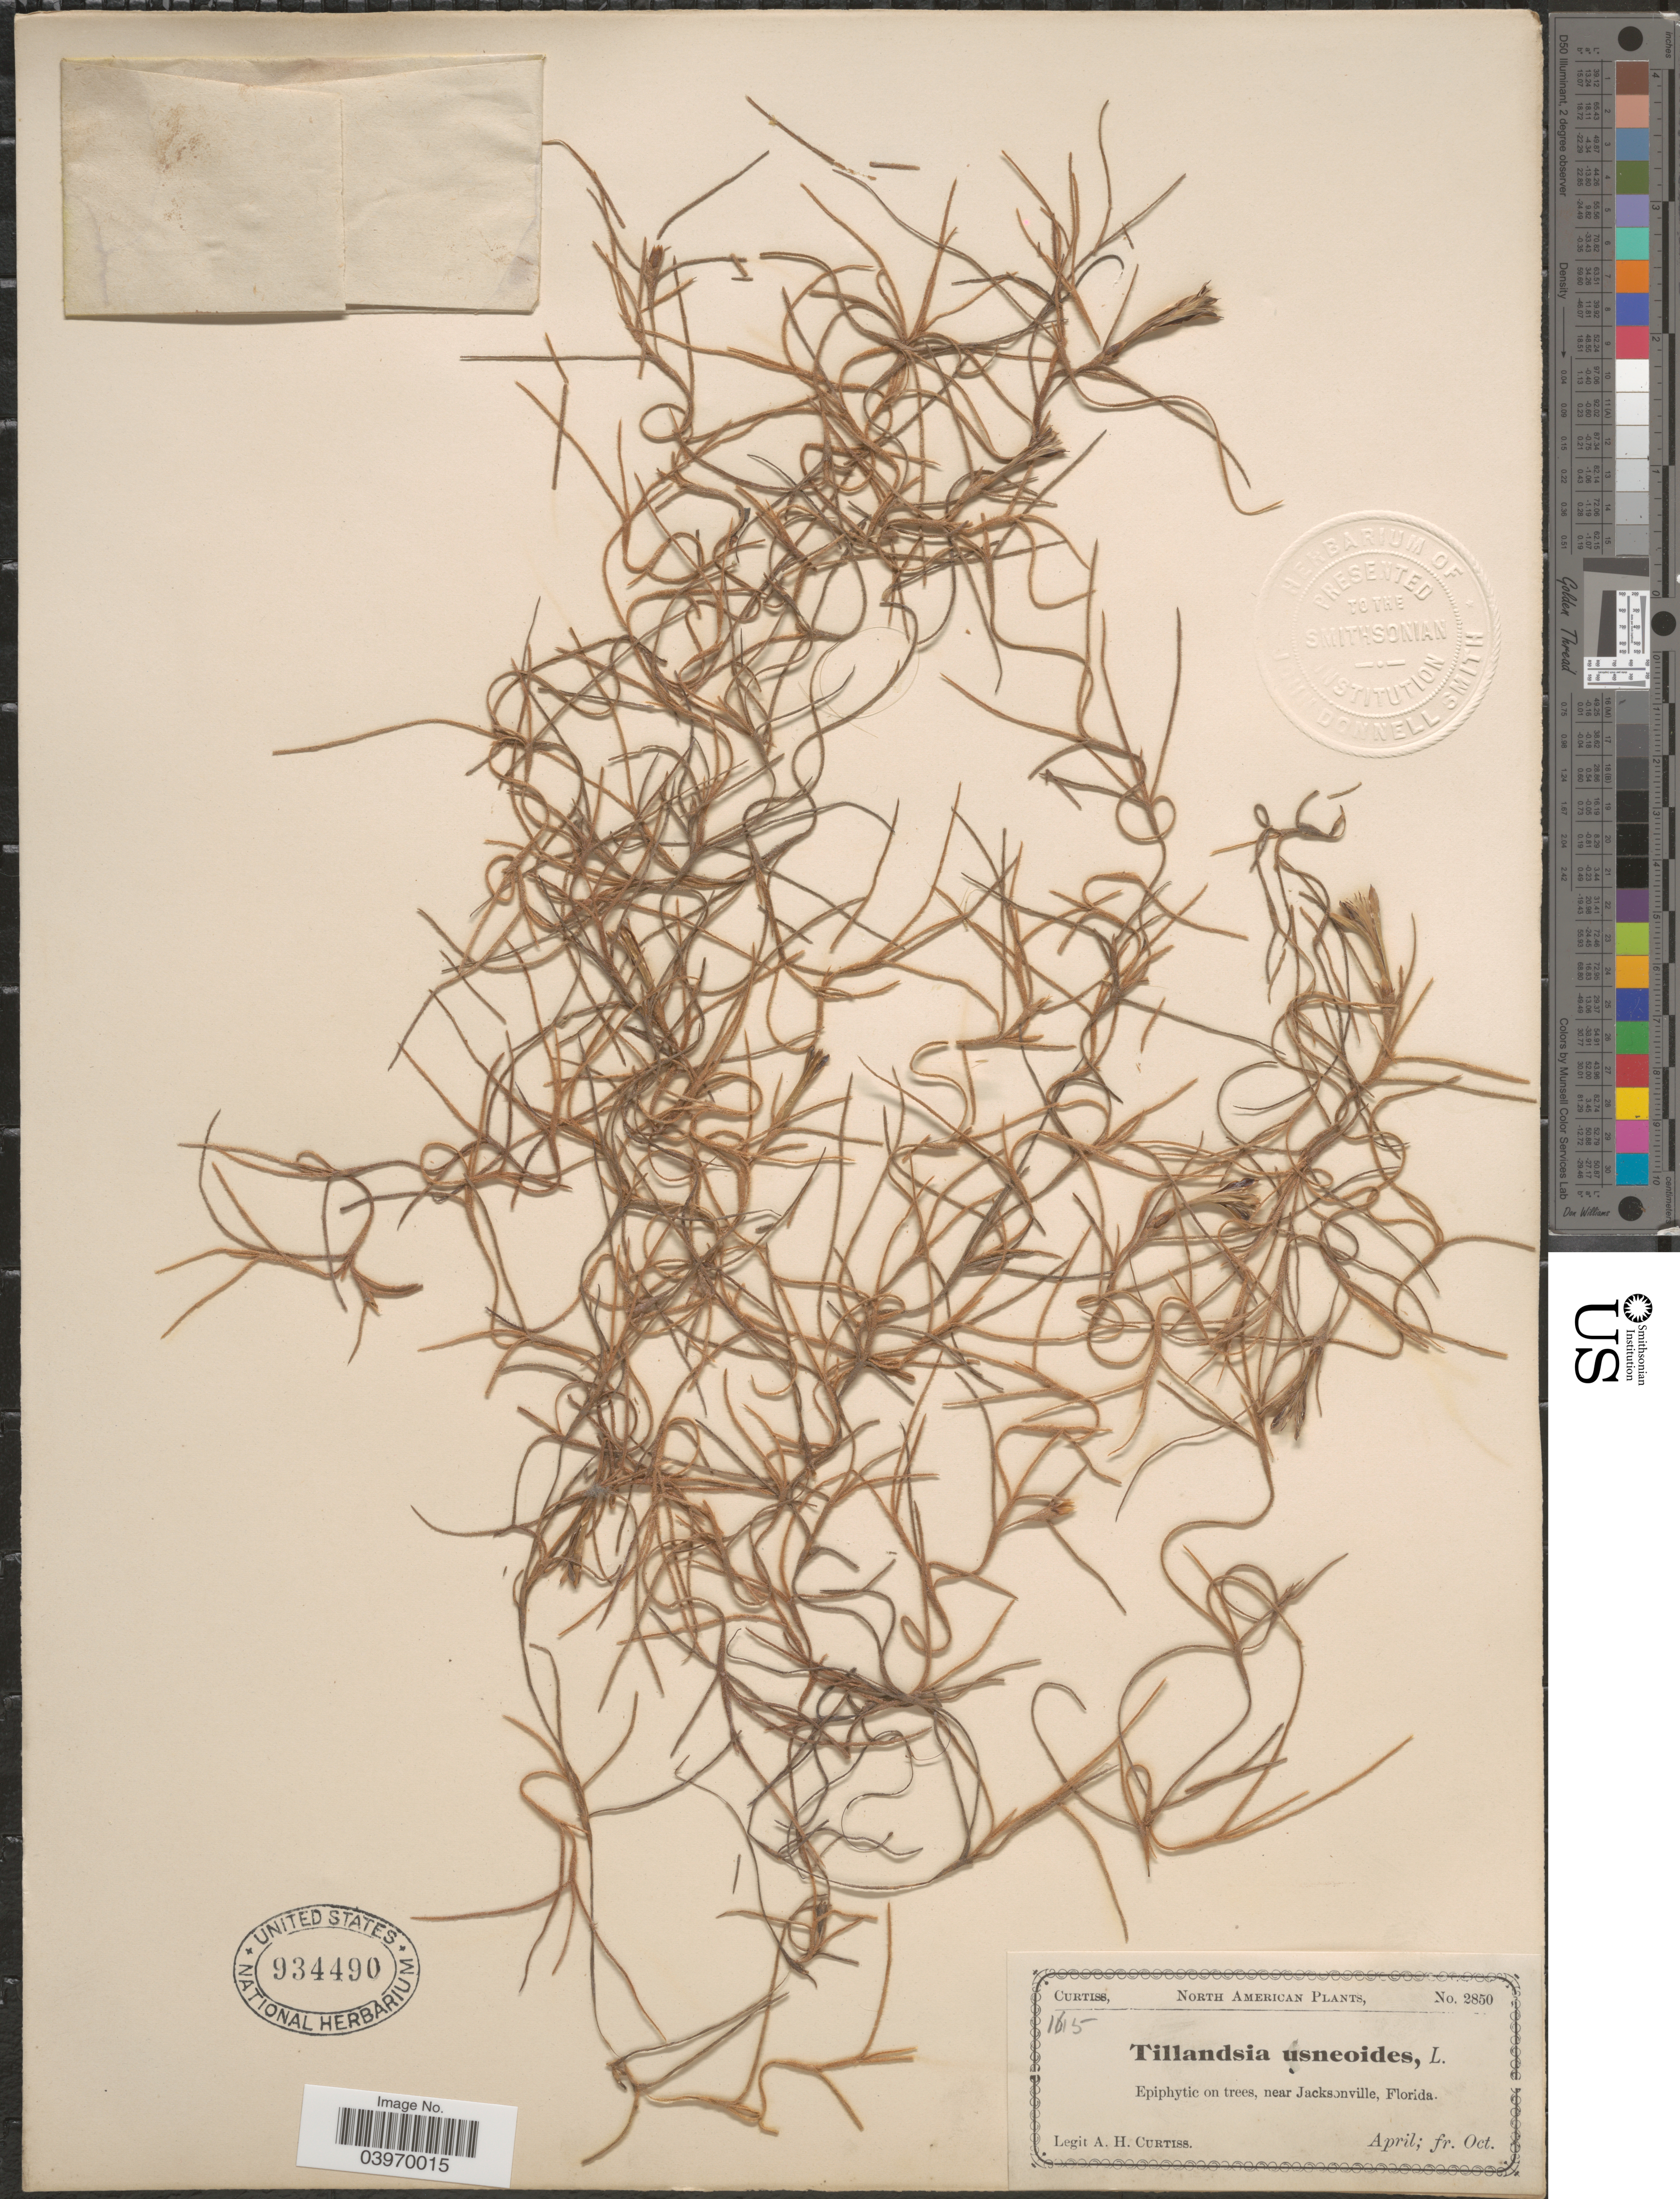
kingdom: Plantae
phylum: Tracheophyta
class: Liliopsida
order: Poales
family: Bromeliaceae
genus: Tillandsia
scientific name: Tillandsia usneoides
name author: (L.) L.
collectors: A. H. Curtiss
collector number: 2850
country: United States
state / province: Florida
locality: Near Jacksonville.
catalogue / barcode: US 934490